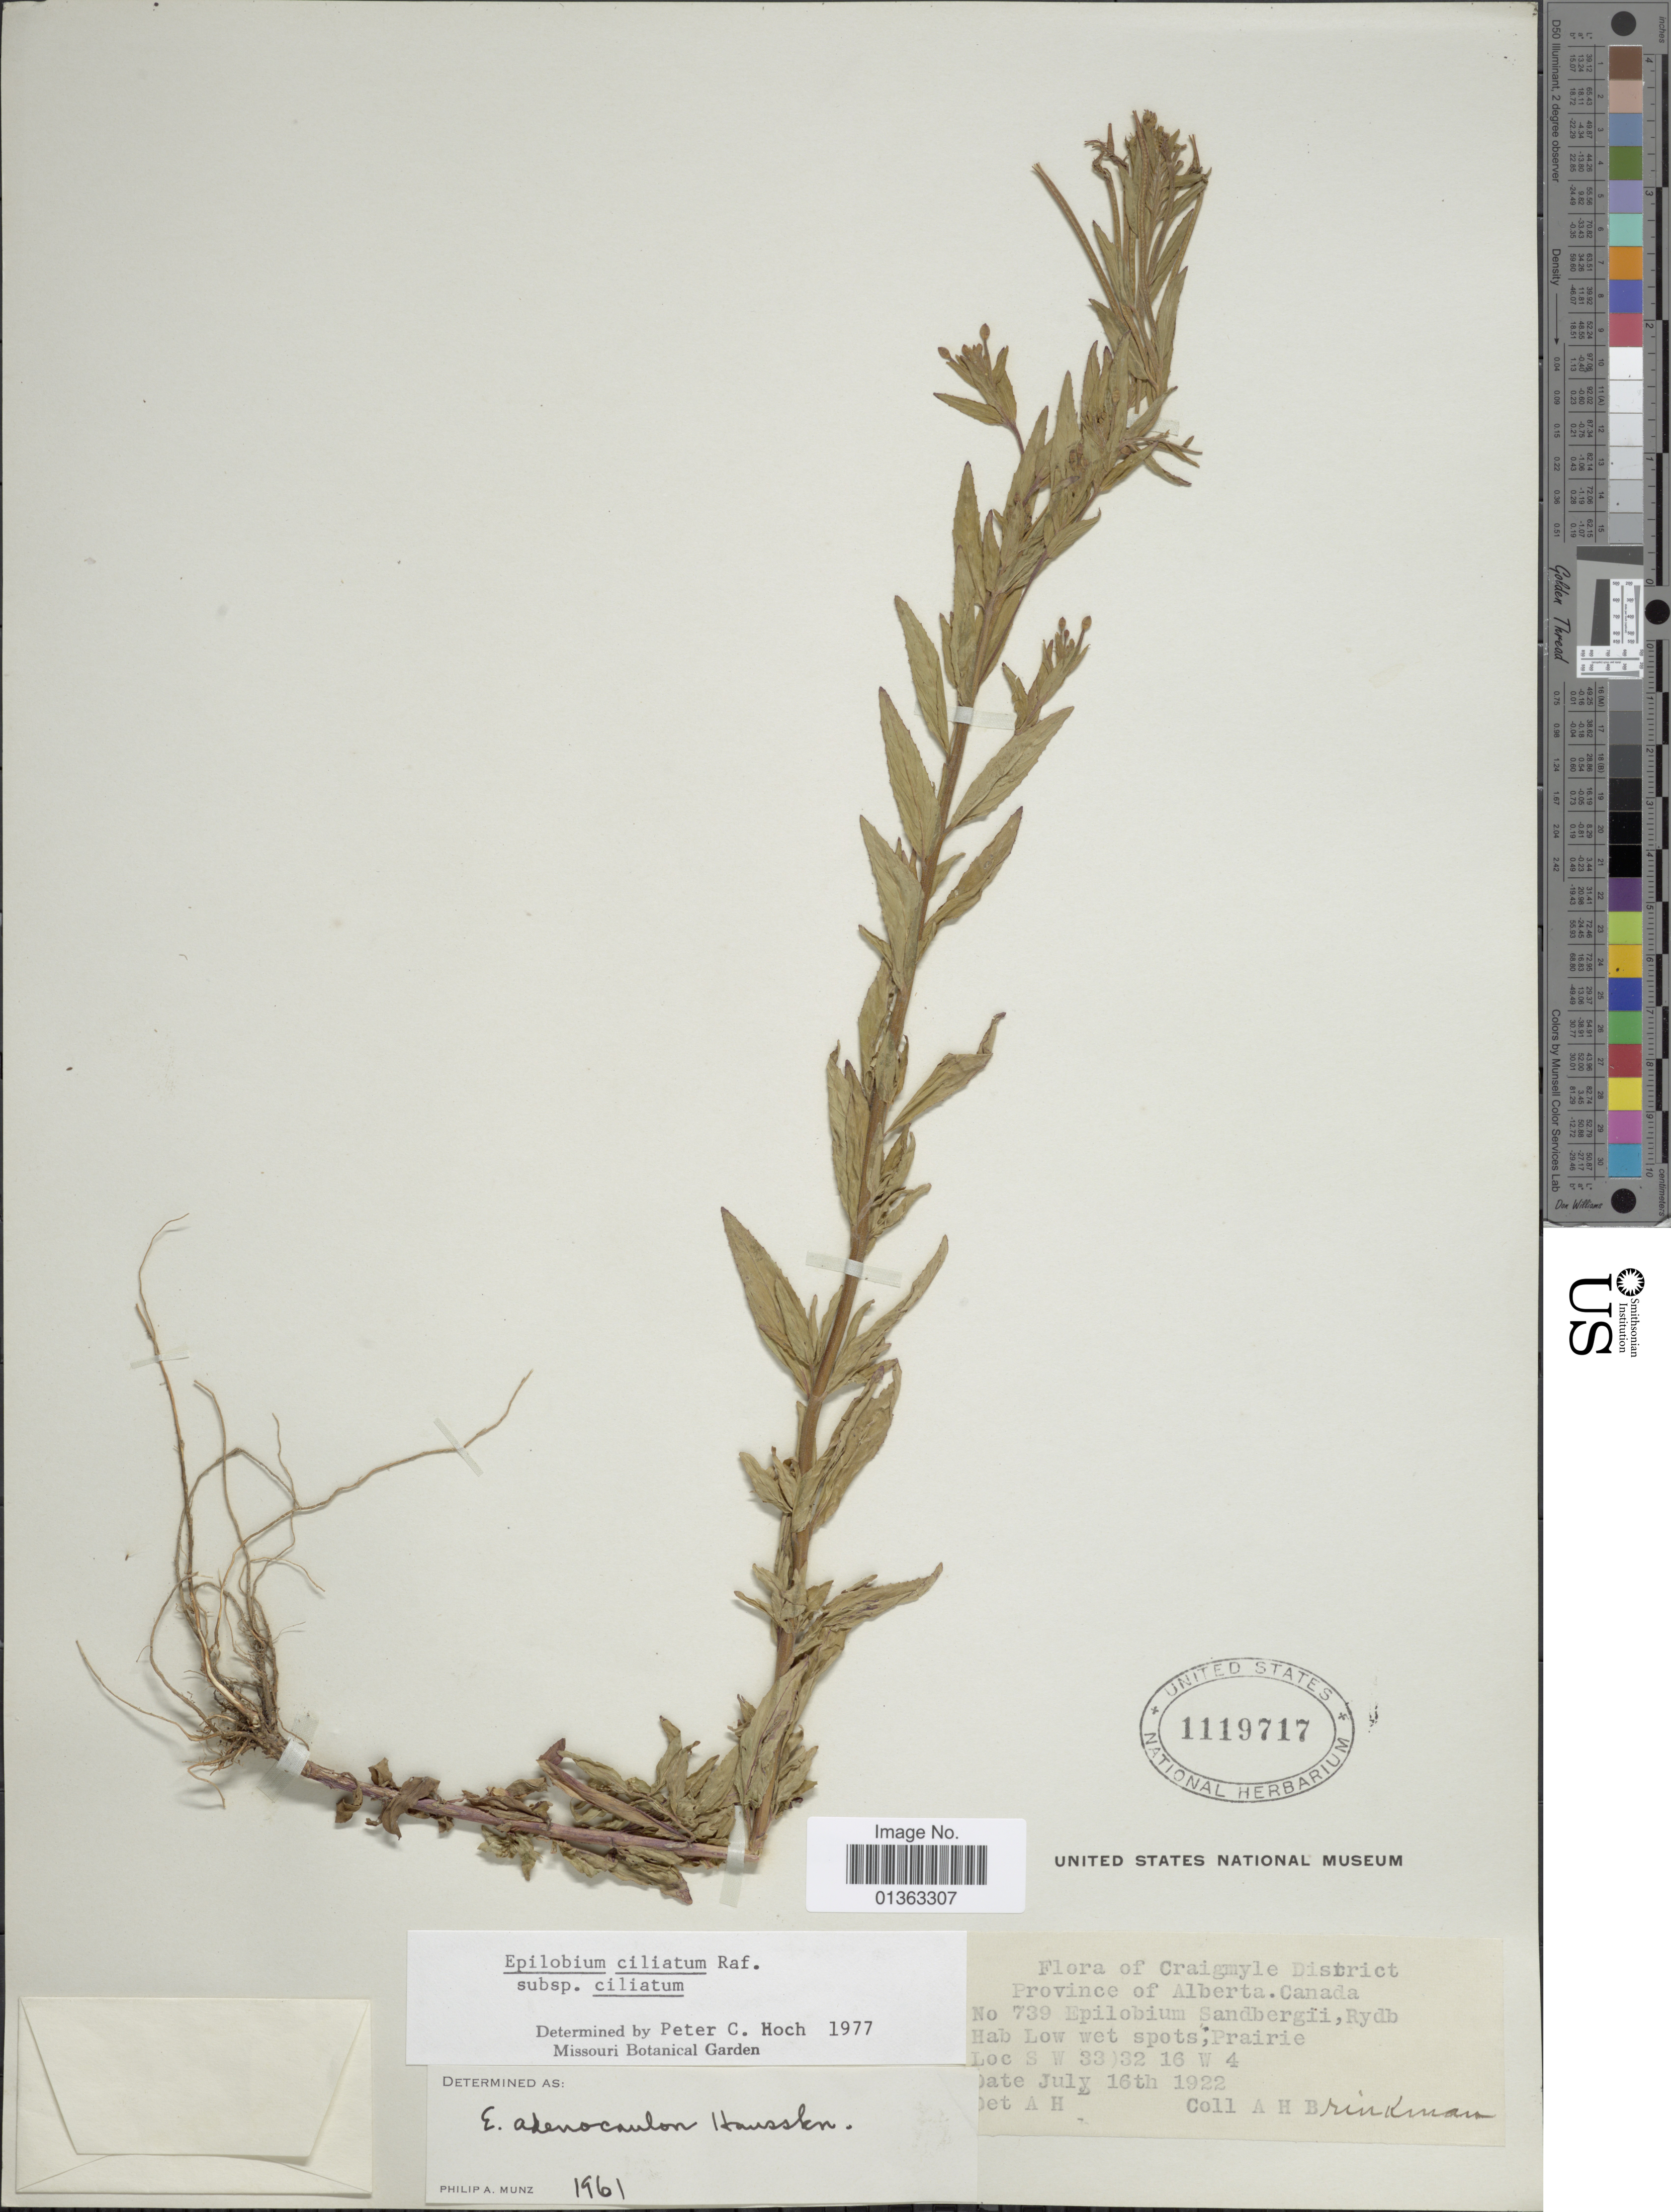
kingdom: Plantae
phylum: Tracheophyta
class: Magnoliopsida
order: Myrtales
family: Onagraceae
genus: Epilobium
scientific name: Epilobium ciliatum subsp. ciliatum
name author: Raf.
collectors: A. Brinkman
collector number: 739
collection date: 1922-07-16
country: Canada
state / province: Alberta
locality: Craigmyle District. S W 33 ) 32 16 W 4.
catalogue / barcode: US 1119717